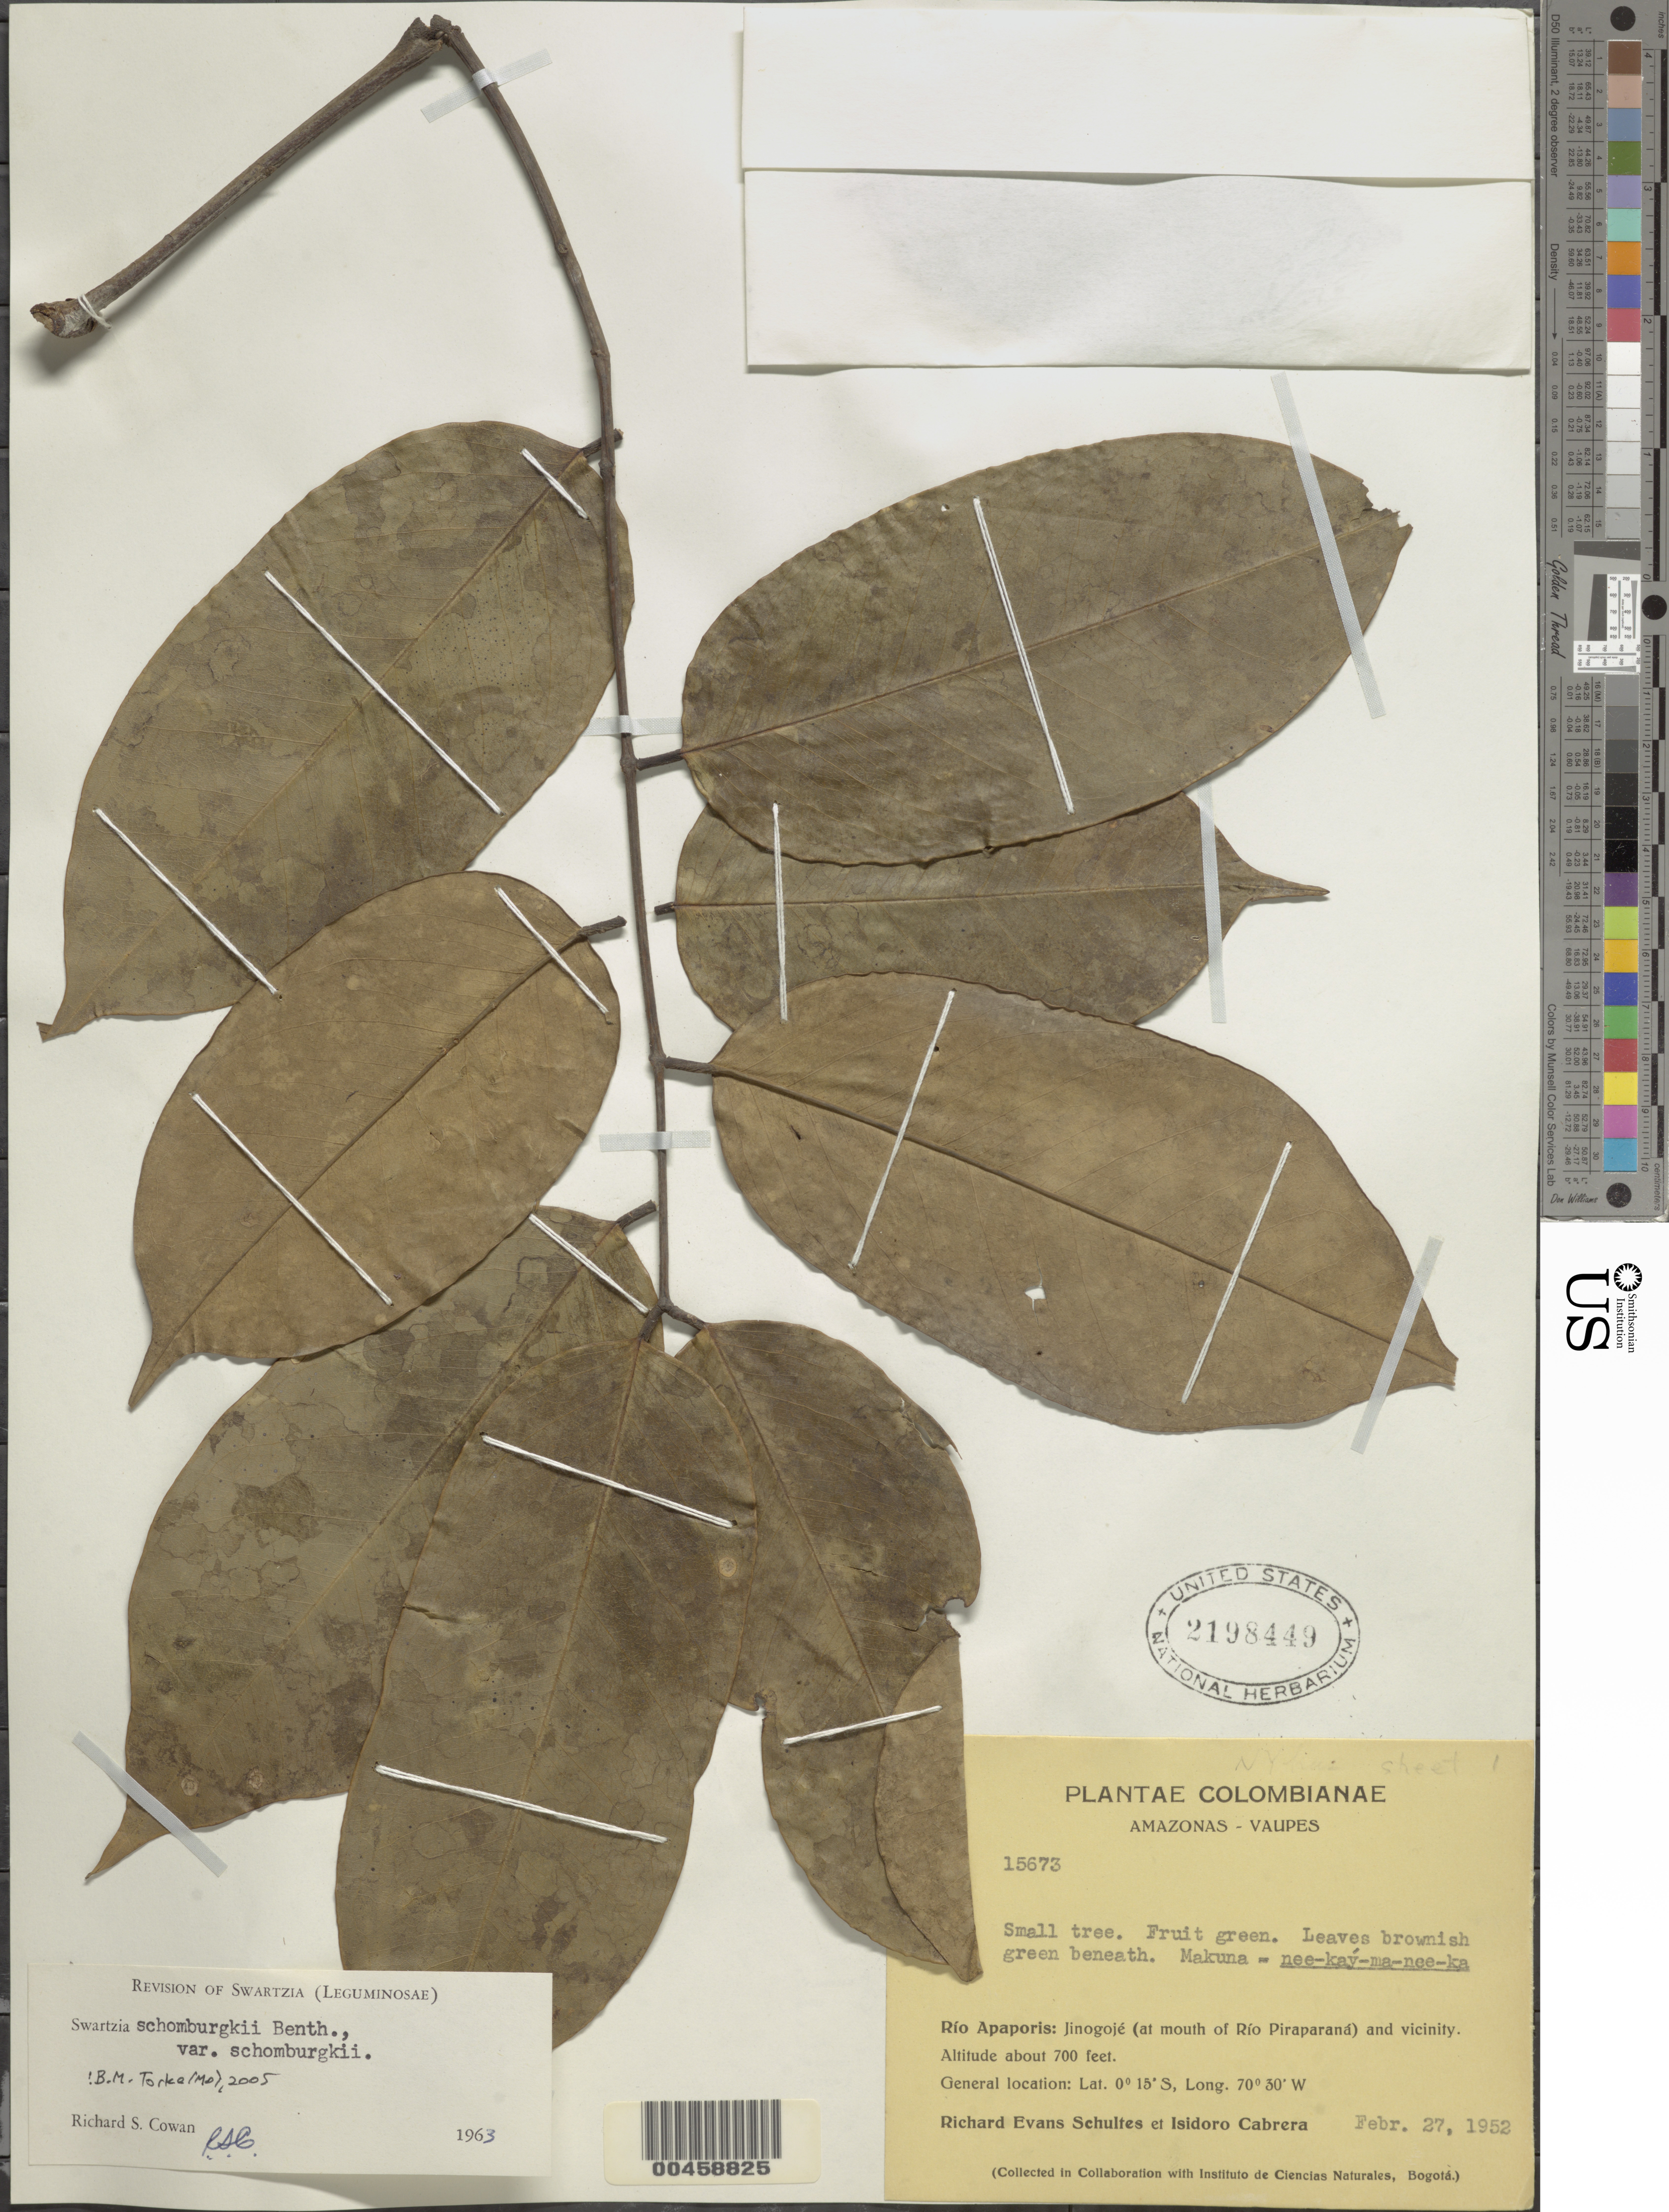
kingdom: Plantae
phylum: Tracheophyta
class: Magnoliopsida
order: Fabales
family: Fabaceae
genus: Swartzia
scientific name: Swartzia schomburgkii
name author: Benth.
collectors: R. E. Schultes & I. Cabrera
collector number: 15673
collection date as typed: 27 Feb 1952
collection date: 1952-02-27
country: Colombia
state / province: Amazônas / Vaupés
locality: Rio Apaporis: Jinogojé (at mouth of Rio Piraparana) and vicinity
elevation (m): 213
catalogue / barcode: US 2198449